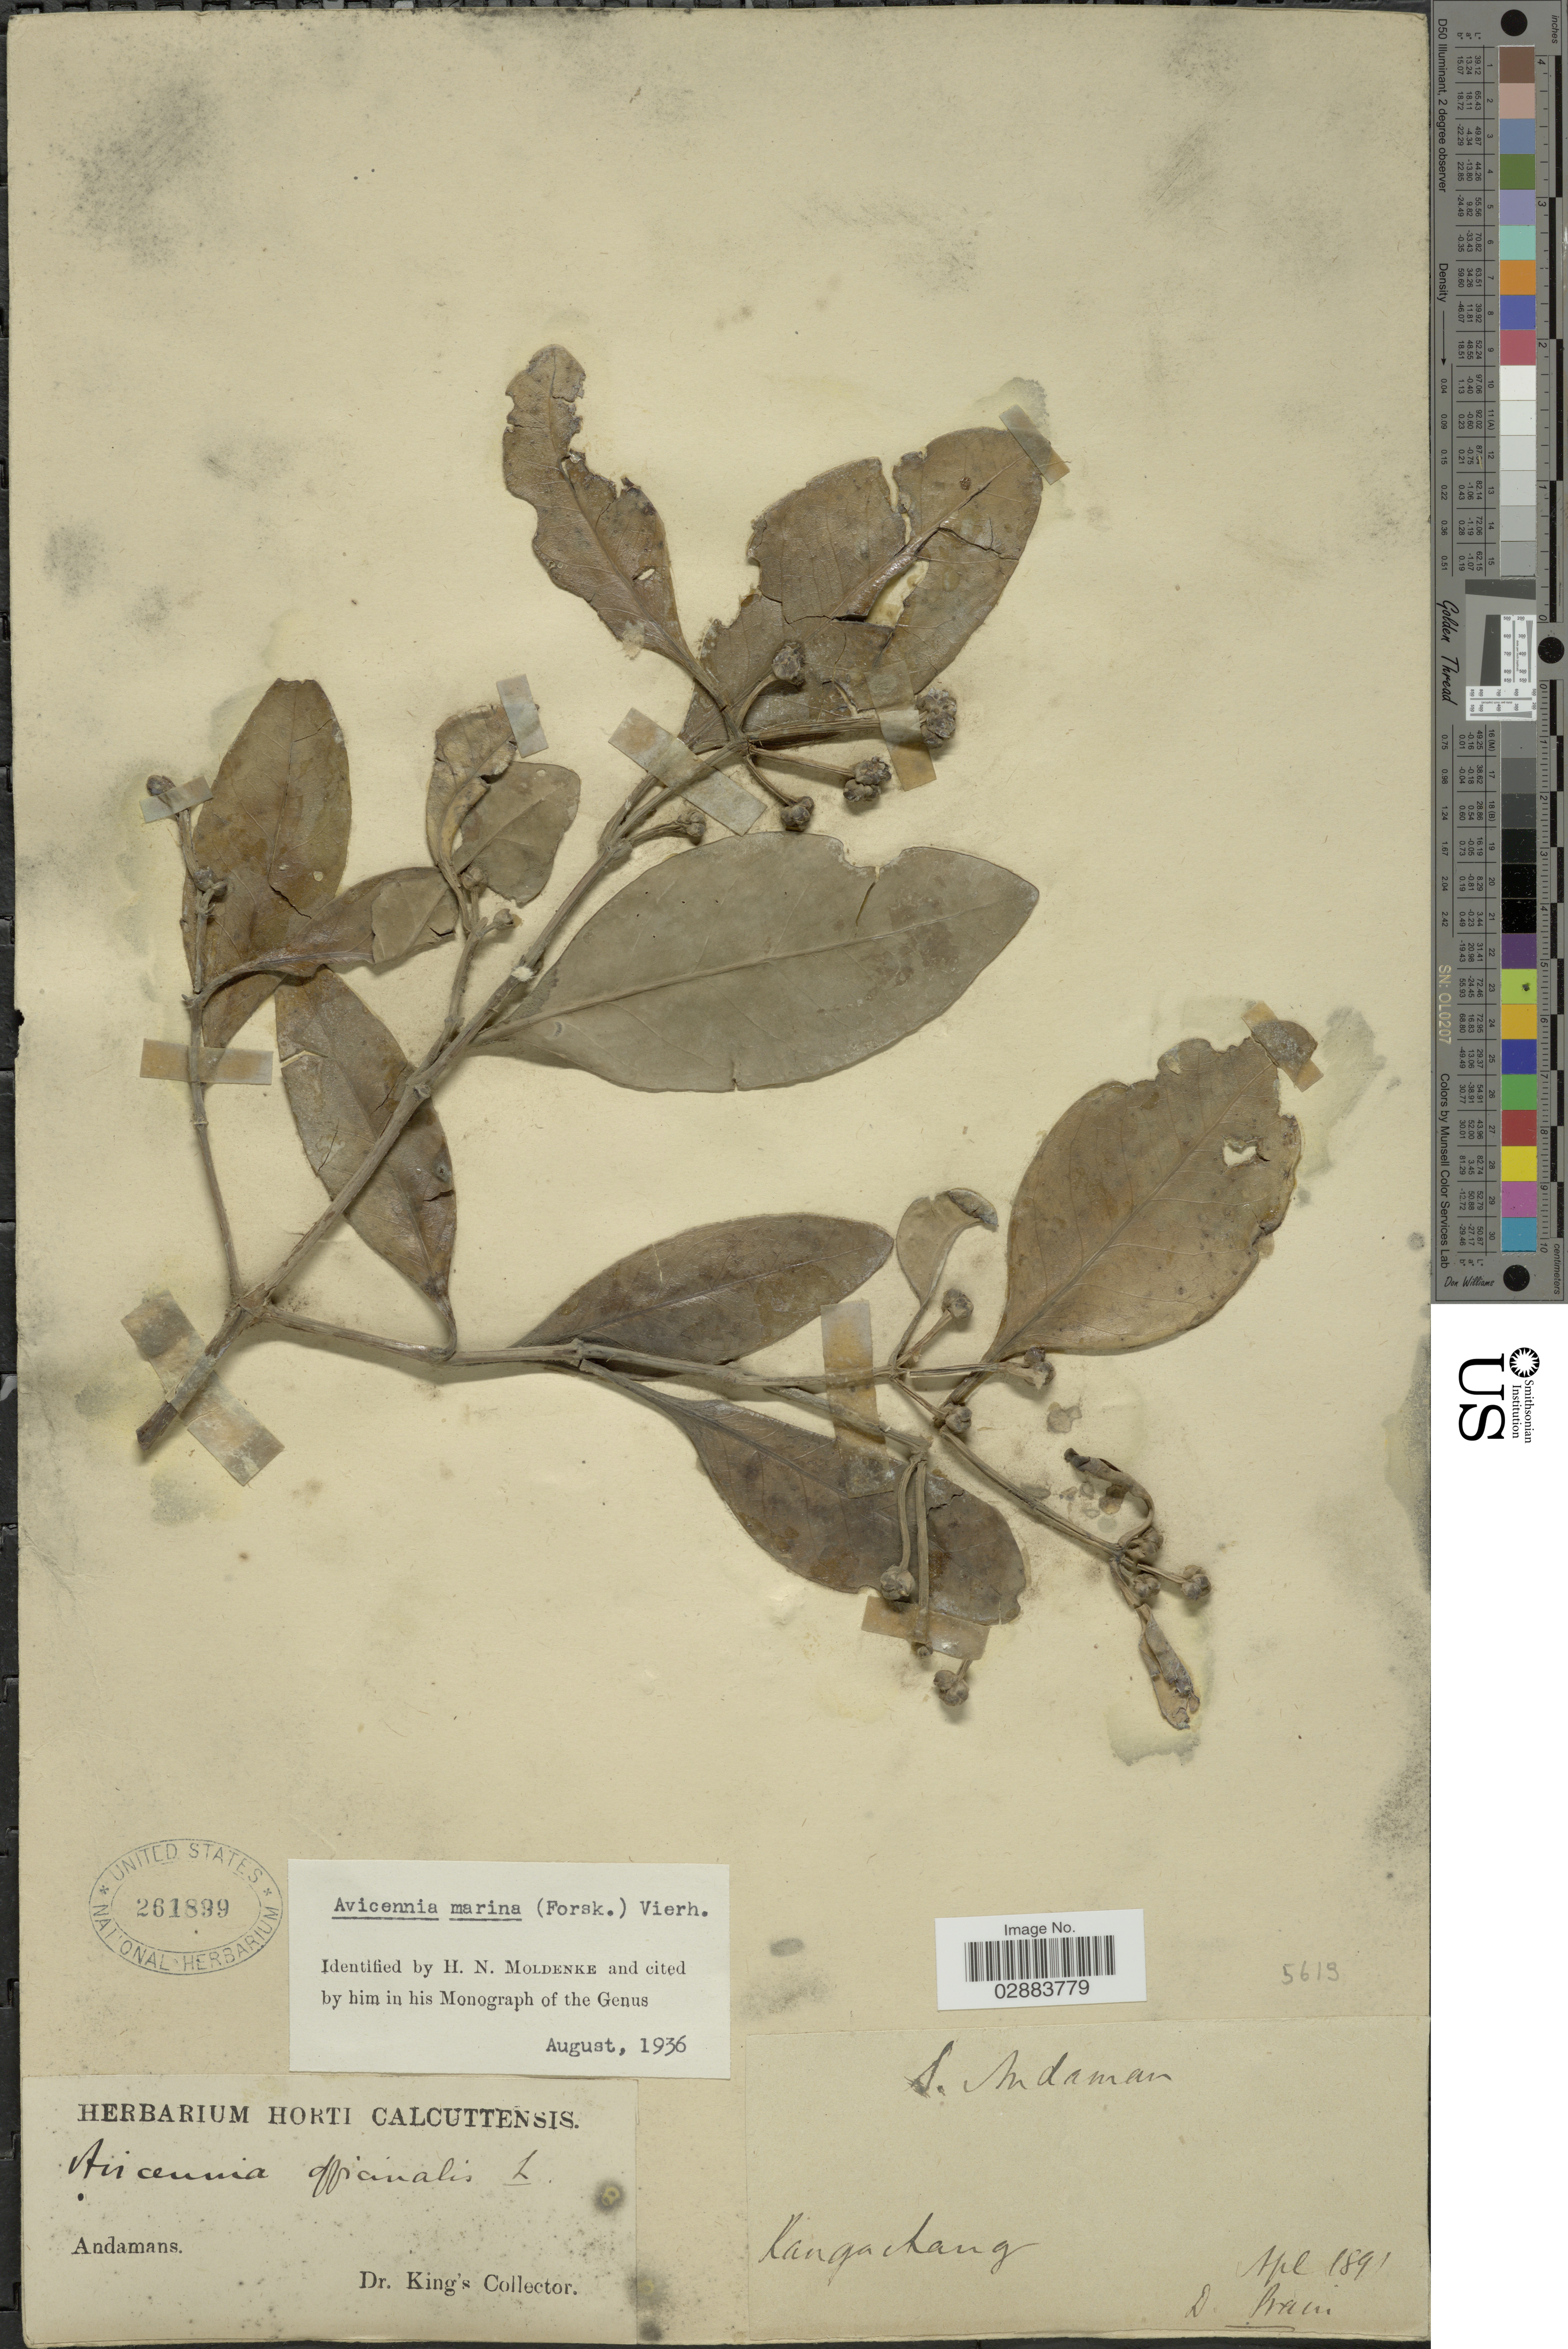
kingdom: Plantae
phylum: Tracheophyta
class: Magnoliopsida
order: Lamiales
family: Acanthaceae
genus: Avicennia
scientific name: Avicennia marina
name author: (Forssk.) Vierh.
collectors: D. Prain & Dr. King's collector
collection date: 1891-04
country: India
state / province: Andaman and Nicobar Islands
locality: Andamans. Kangachang.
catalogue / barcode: US 261899